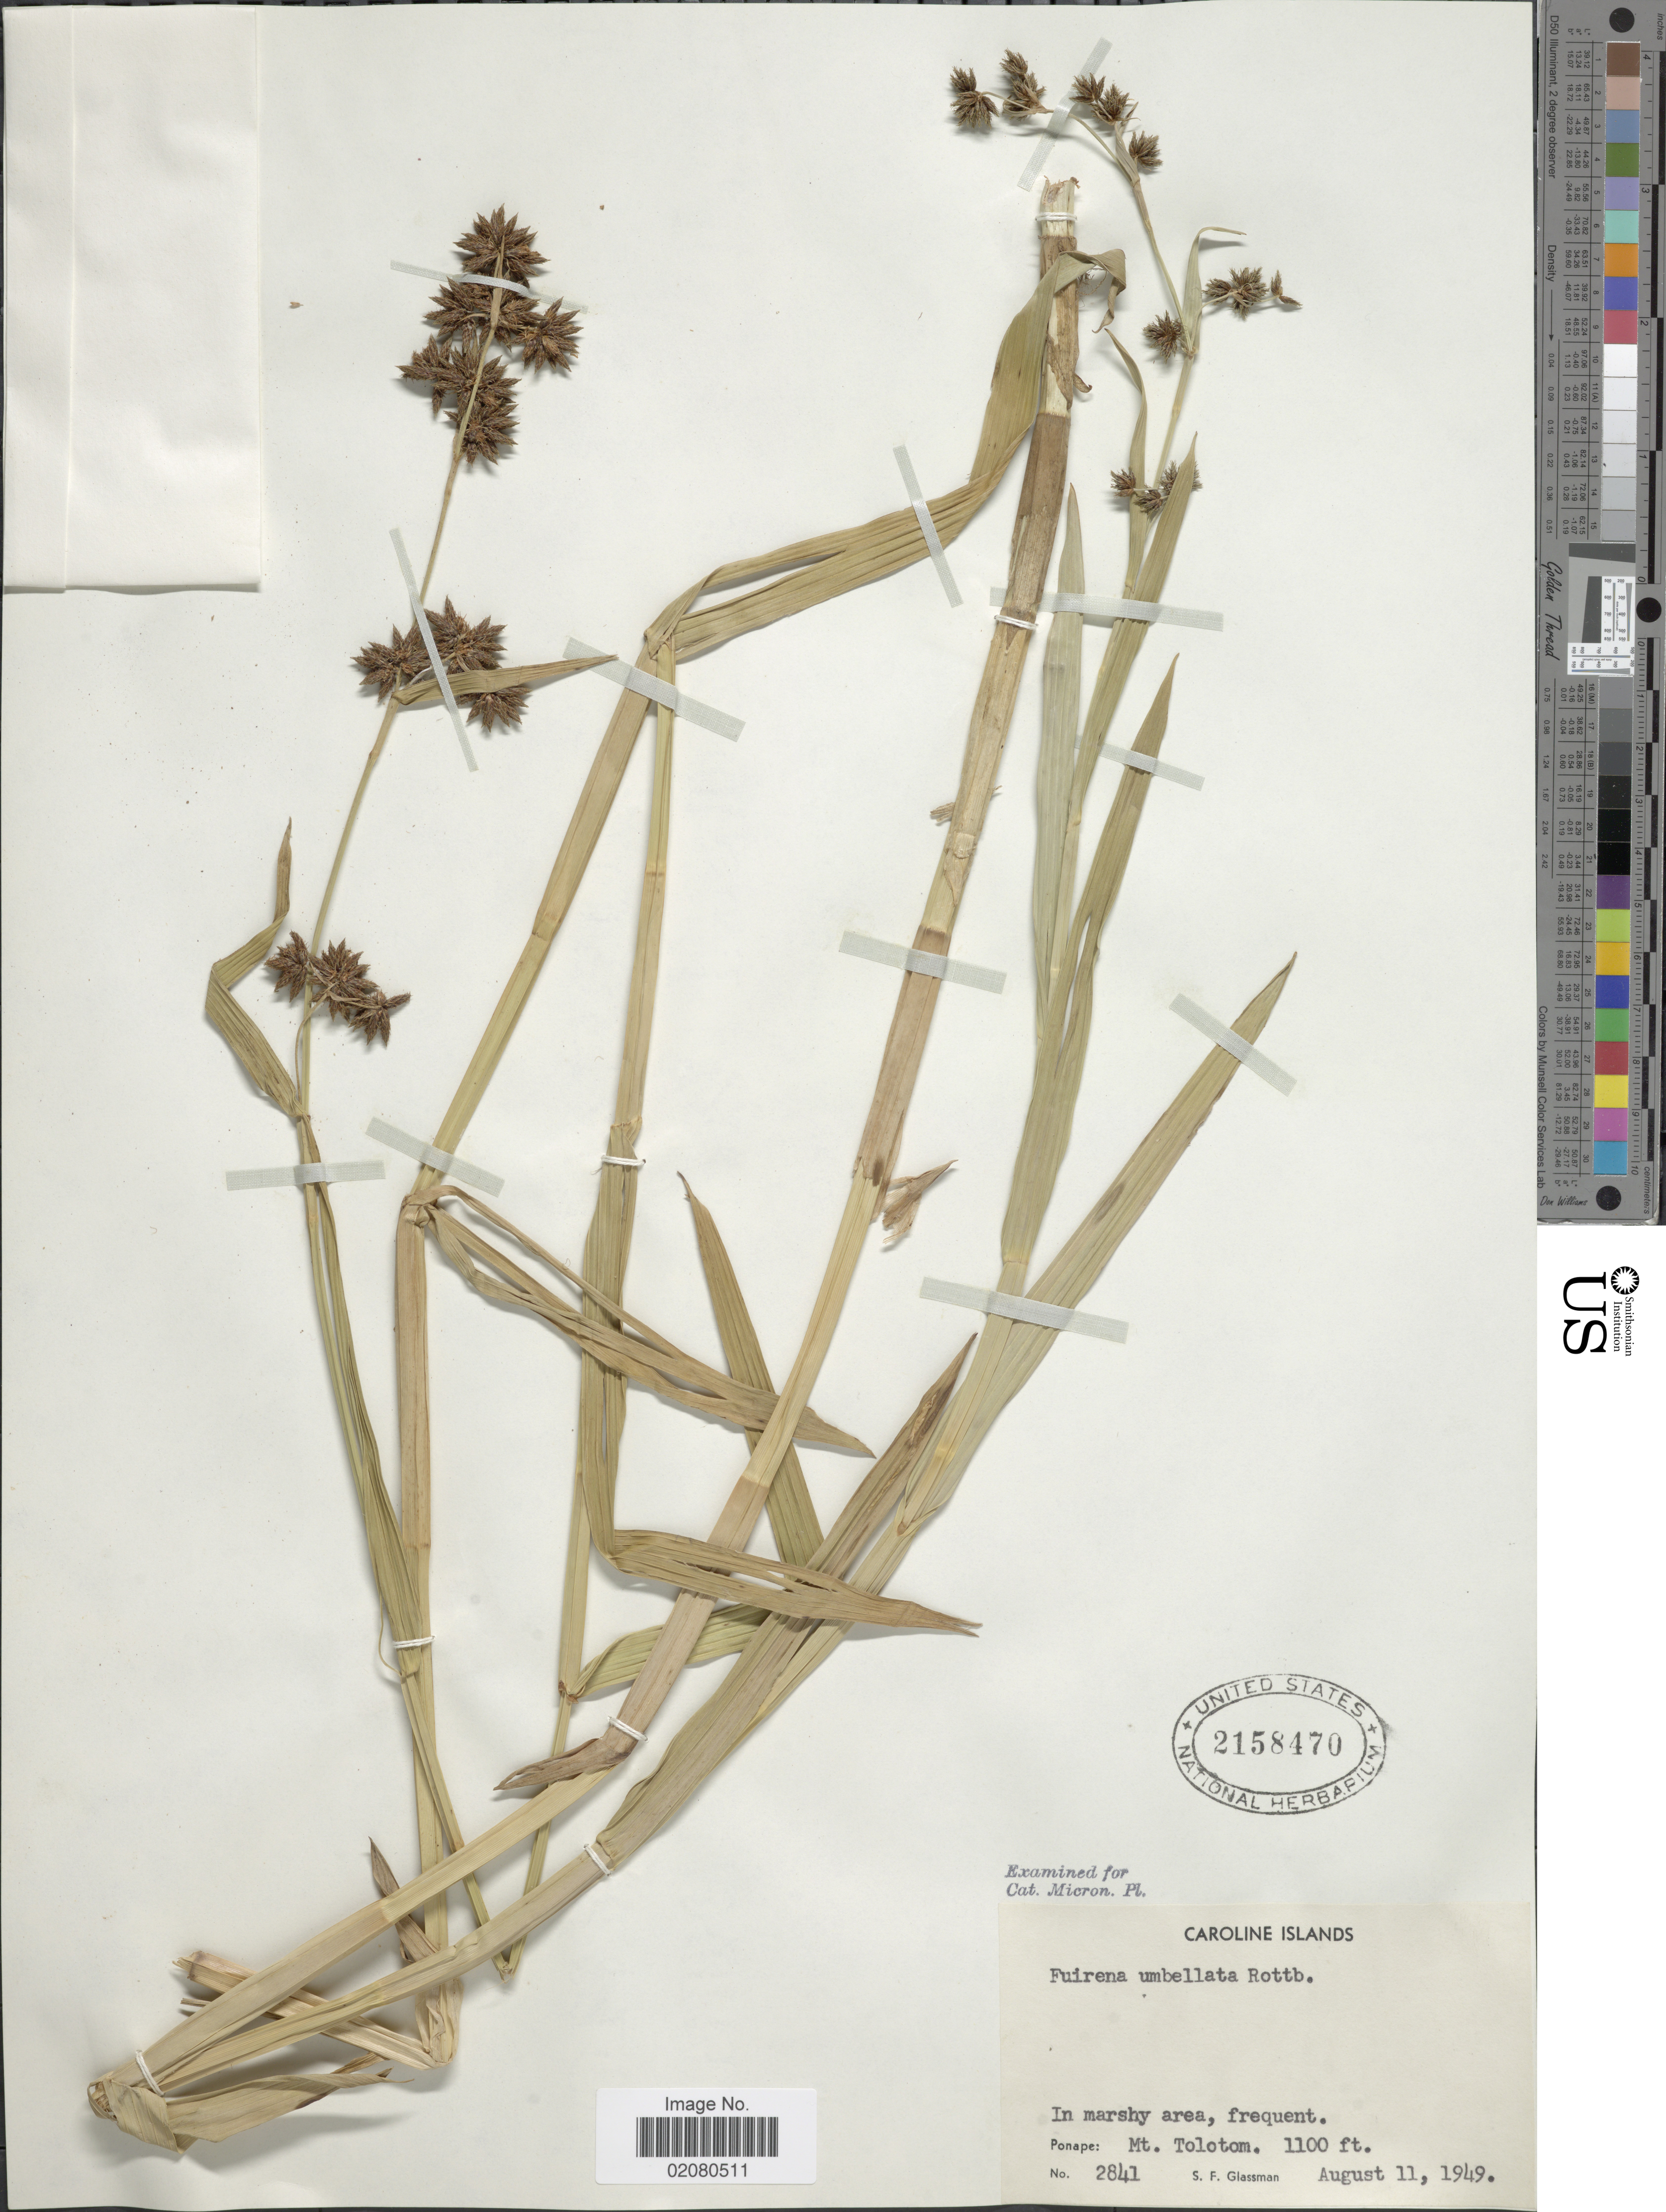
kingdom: Plantae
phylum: Tracheophyta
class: Liliopsida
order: Poales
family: Cyperaceae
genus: Fuirena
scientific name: Fuirena umbellata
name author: Rottb.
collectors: S. F. Glassman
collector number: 2841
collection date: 1949-08-11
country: Micronesia, Federated States of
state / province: Pohnpei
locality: Caroline Islands, in marshy area, Ponape: Mt. Tolotom.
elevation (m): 335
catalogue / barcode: US 2158470